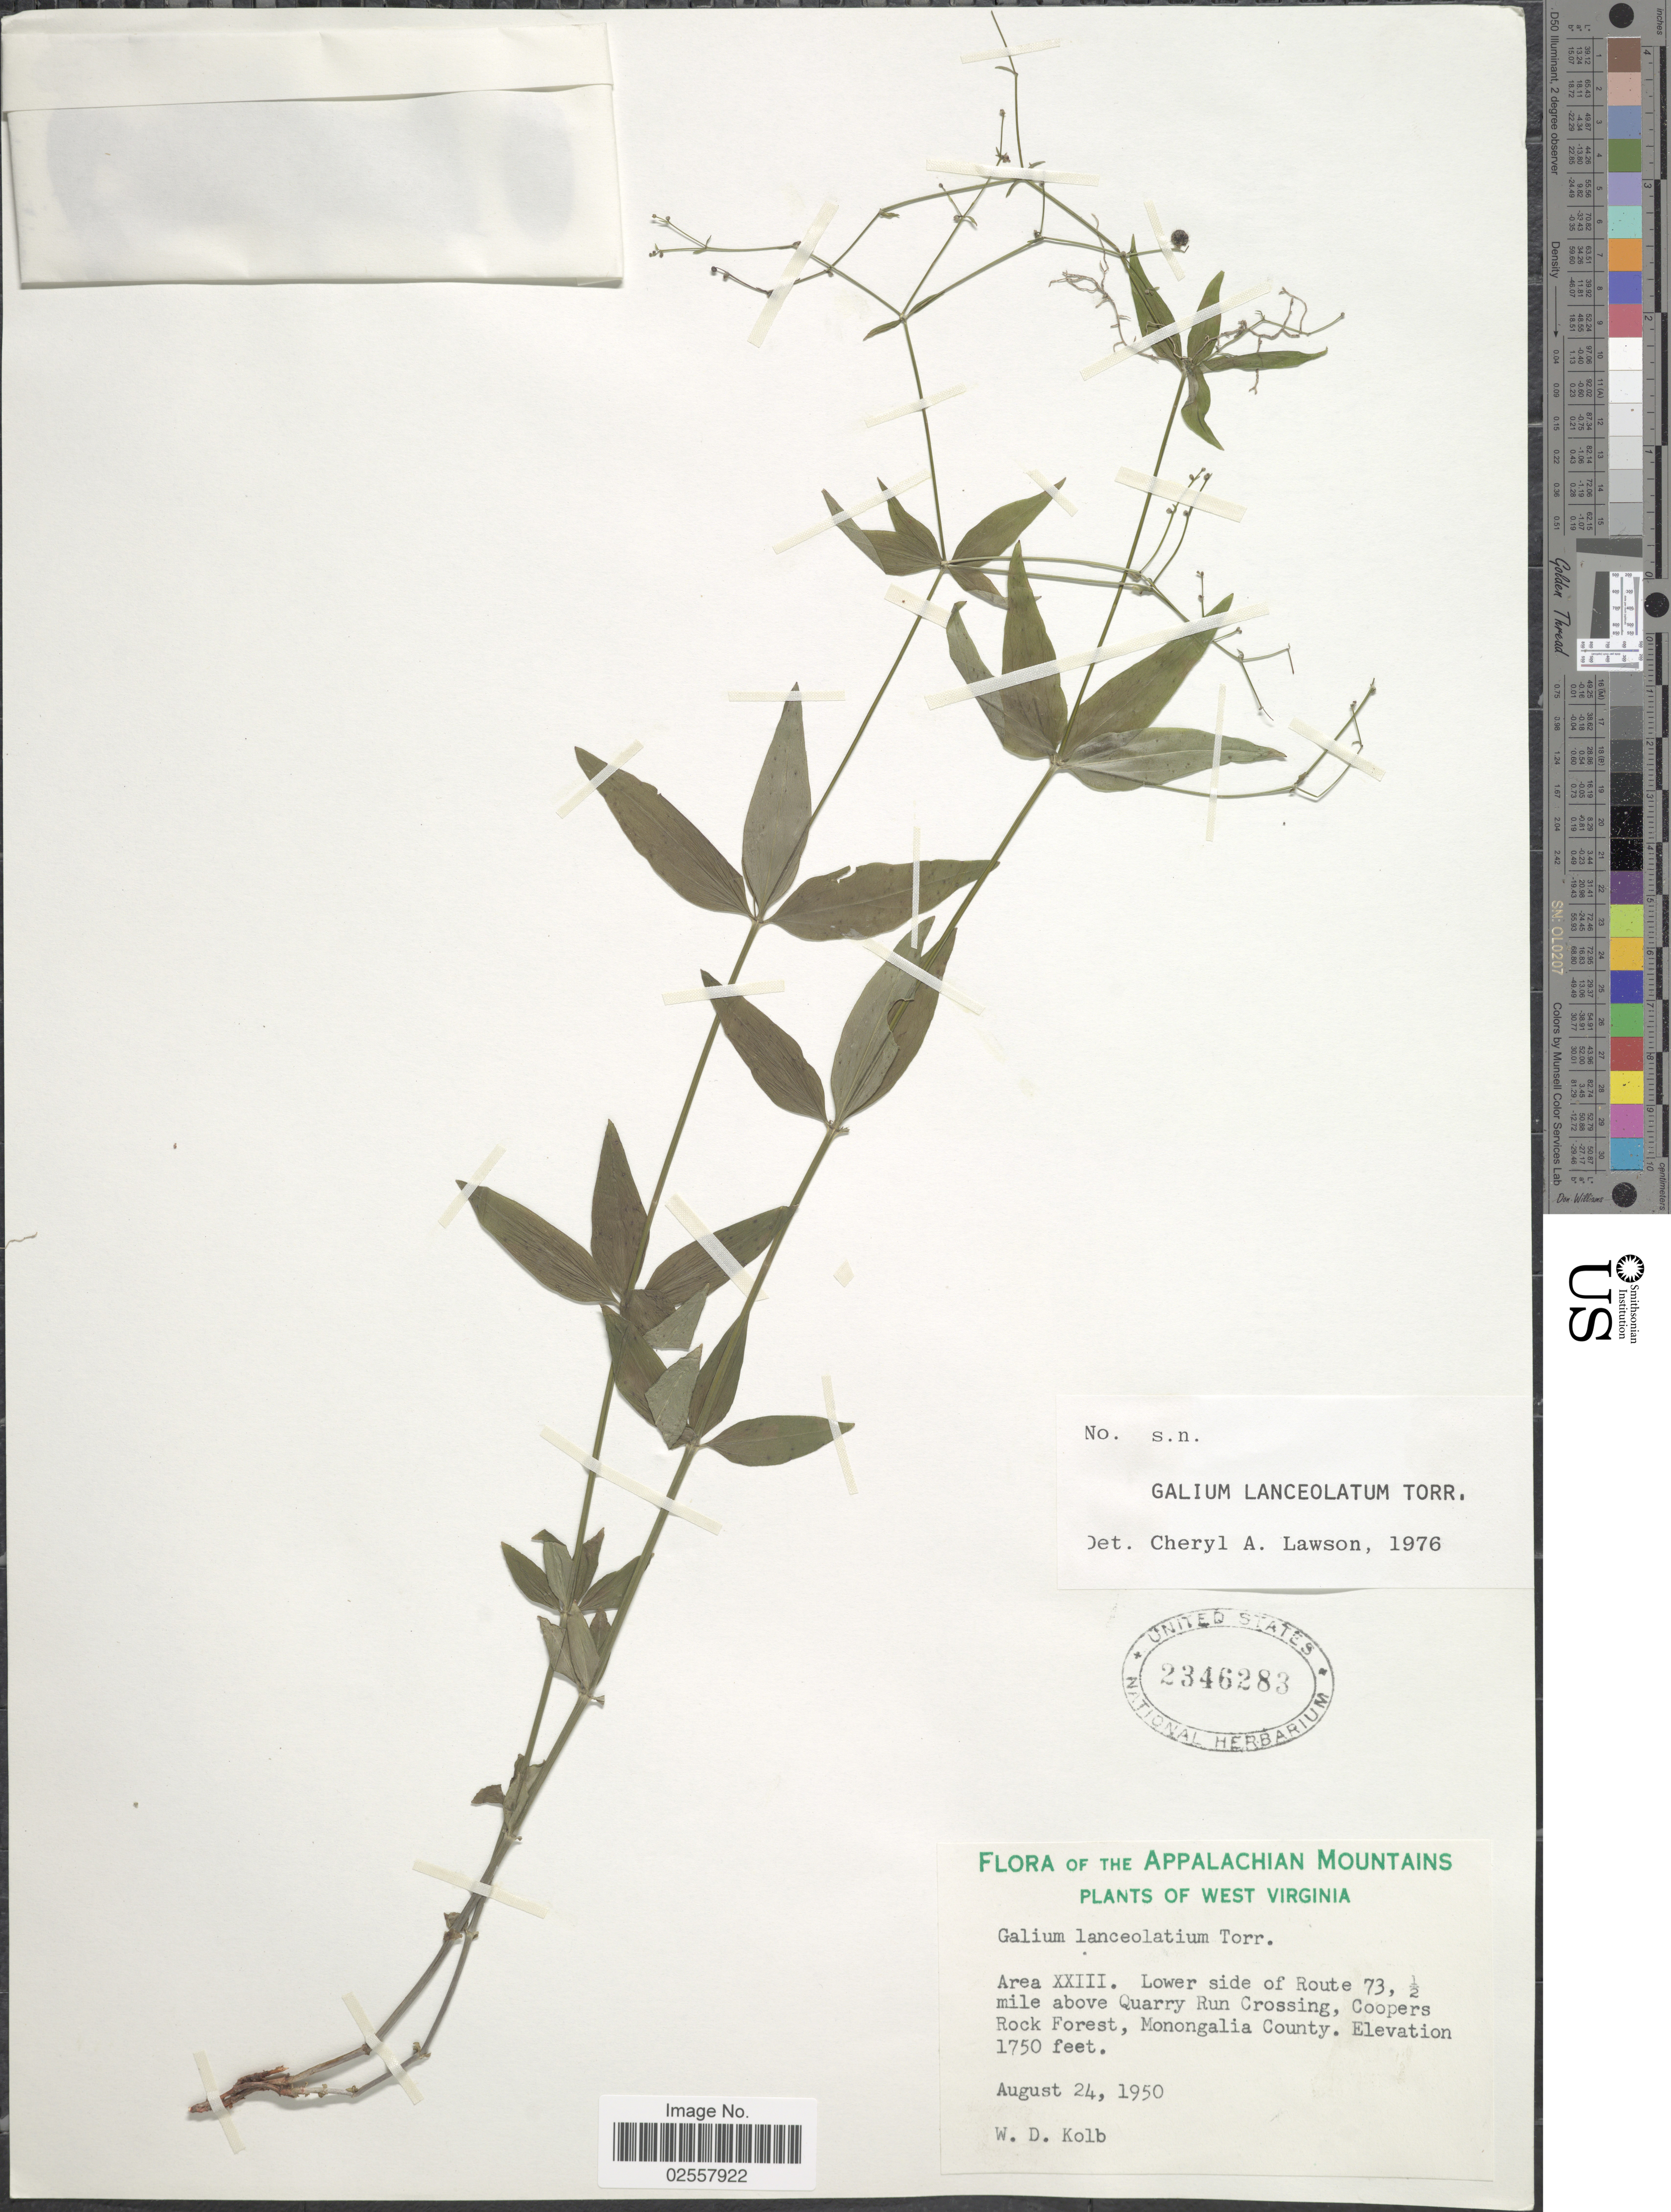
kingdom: Plantae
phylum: Tracheophyta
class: Magnoliopsida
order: Gentianales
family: Rubiaceae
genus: Galium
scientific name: Galium lanceolatum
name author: (Torr. & A. Gray) Torr.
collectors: W. Kolb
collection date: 1950-08-24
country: United States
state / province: West Virginia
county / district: Monongalia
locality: Appalachian Mountains, Area XXIII, Lower side of Route 73, 1/2 mile above Quarry Run Crossing, Coopers Rock Forest, Monongalia County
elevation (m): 533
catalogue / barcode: US 2346283